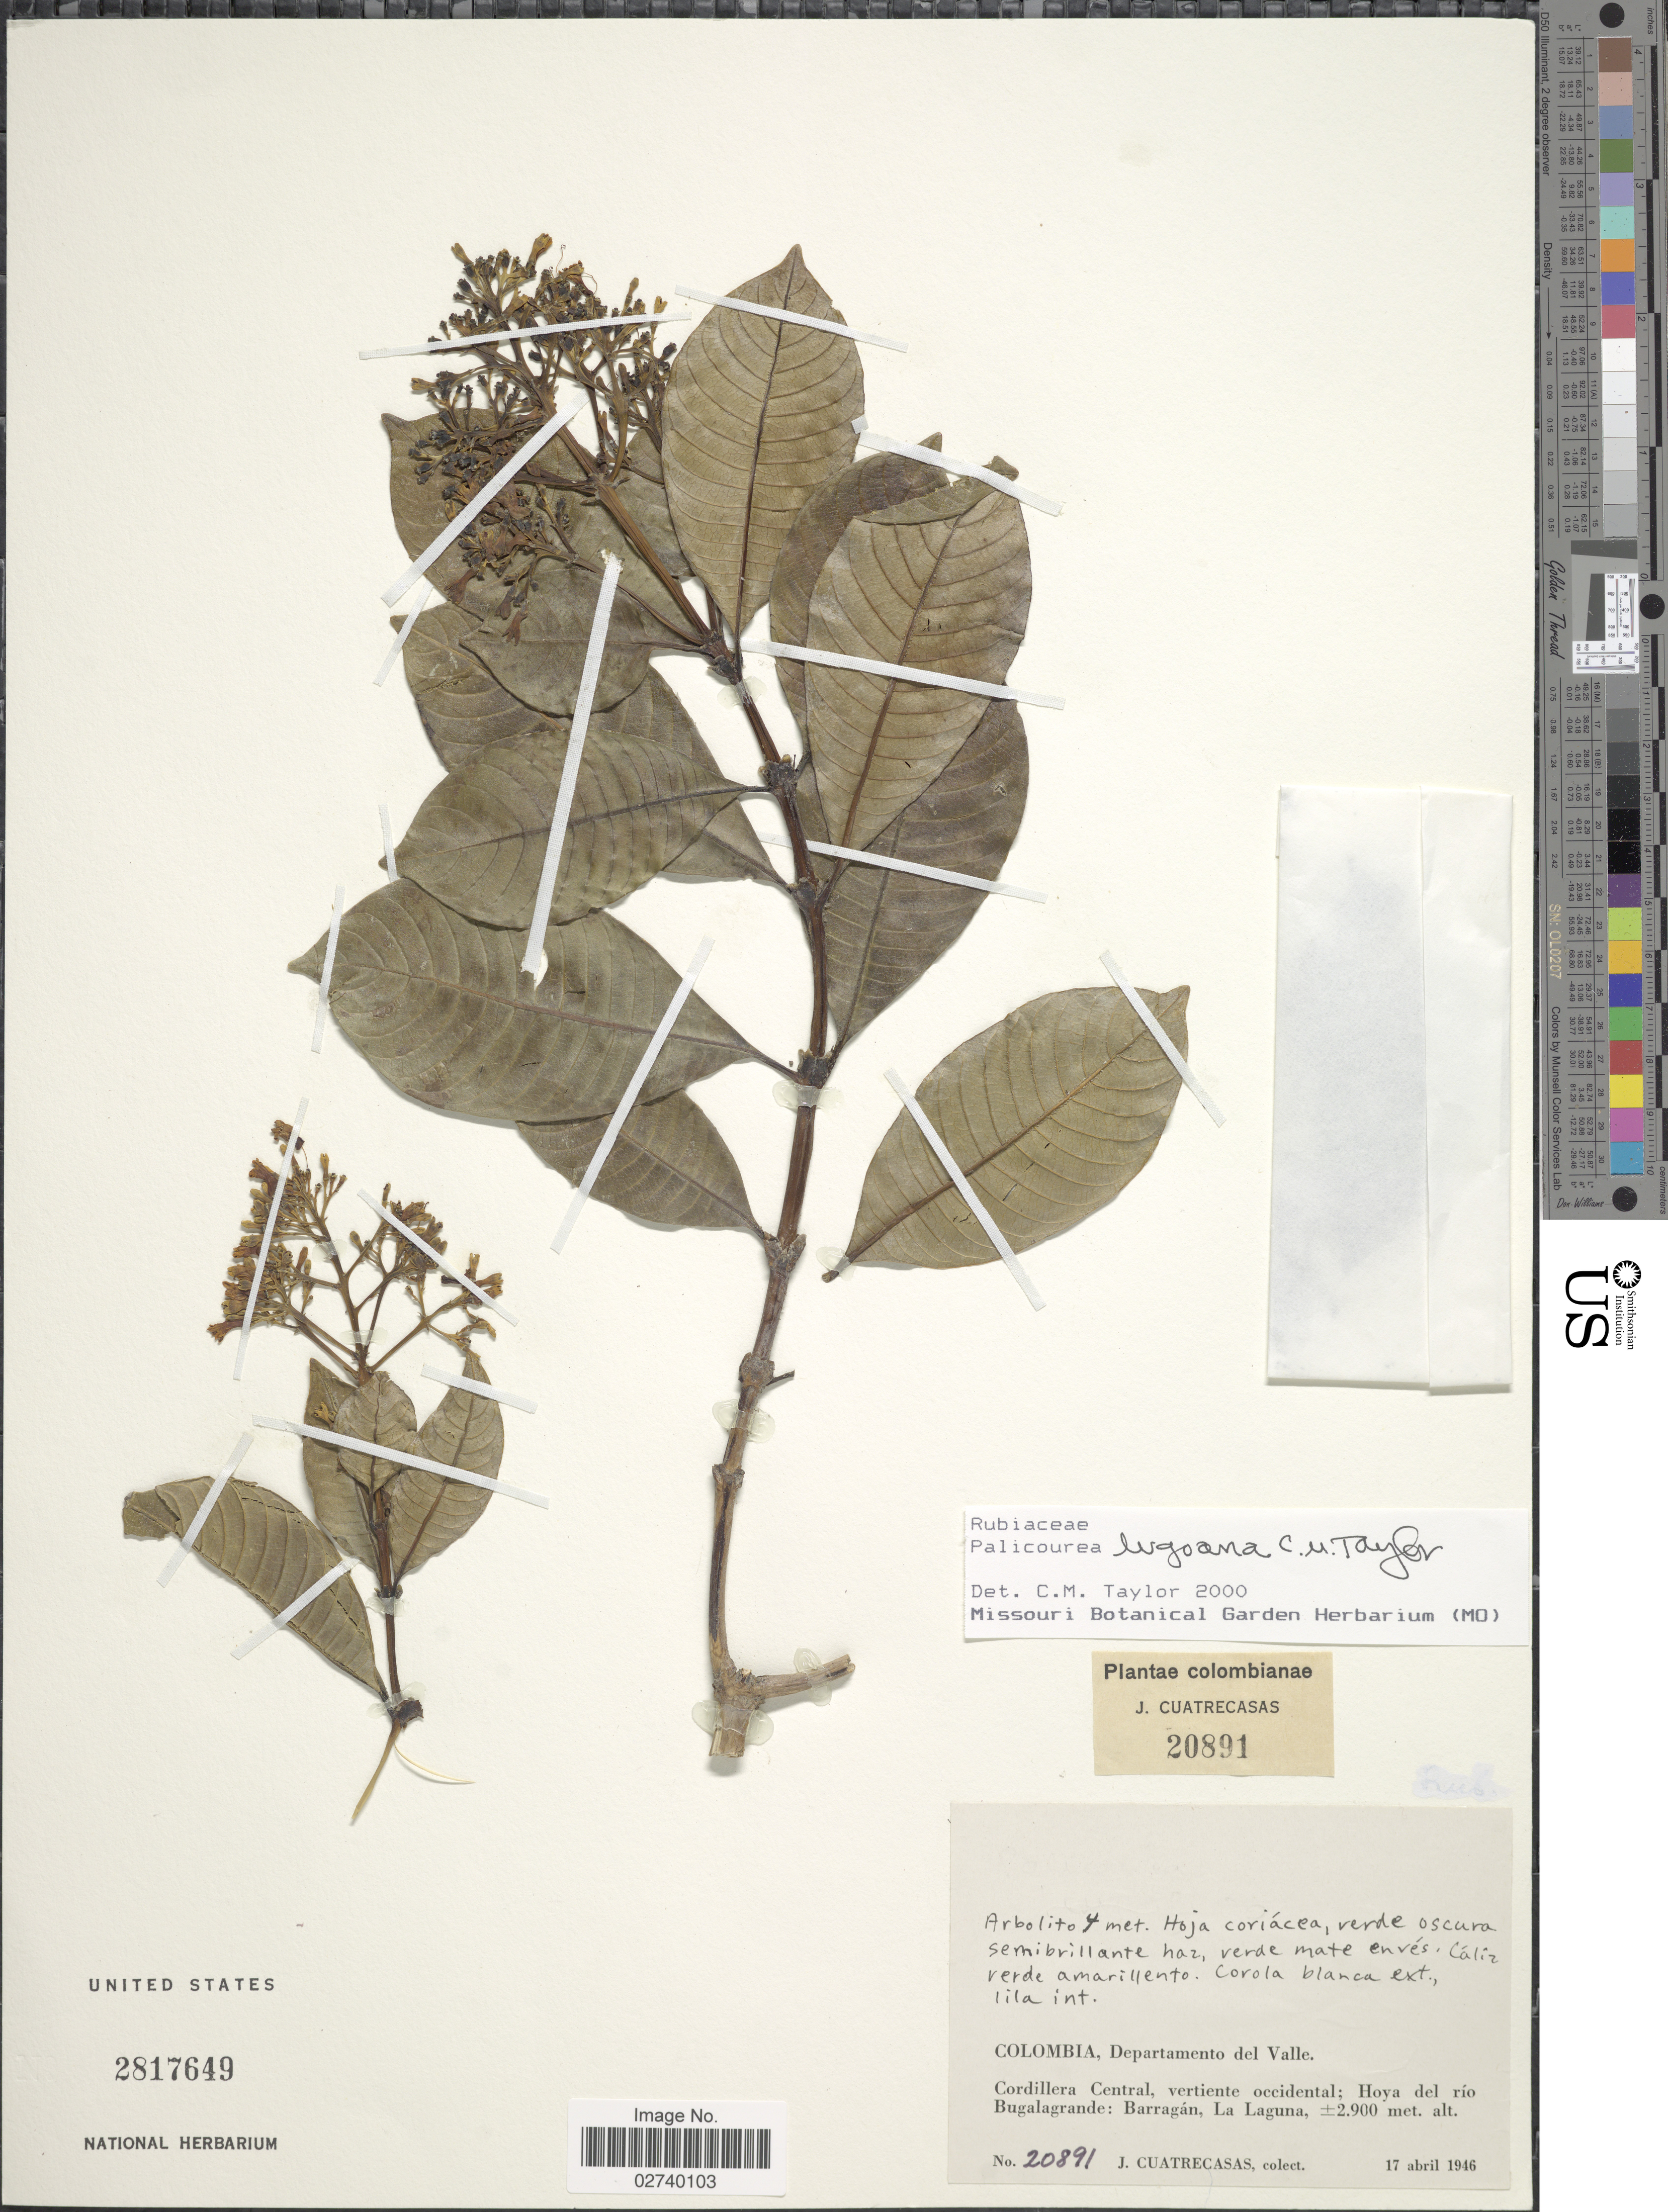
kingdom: Plantae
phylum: Tracheophyta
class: Magnoliopsida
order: Gentianales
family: Rubiaceae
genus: Palicourea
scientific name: Palicourea lugoana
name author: C.M. Taylor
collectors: J. Cuatrecasas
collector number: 20891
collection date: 1946-04-17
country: Colombia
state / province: Valle del Cauca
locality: Departamento del Valle, Cordillera Central, vertiente occidental; Hoya del rio Bugalagrande: Barragan, La Laguna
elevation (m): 2900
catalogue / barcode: US 2817649